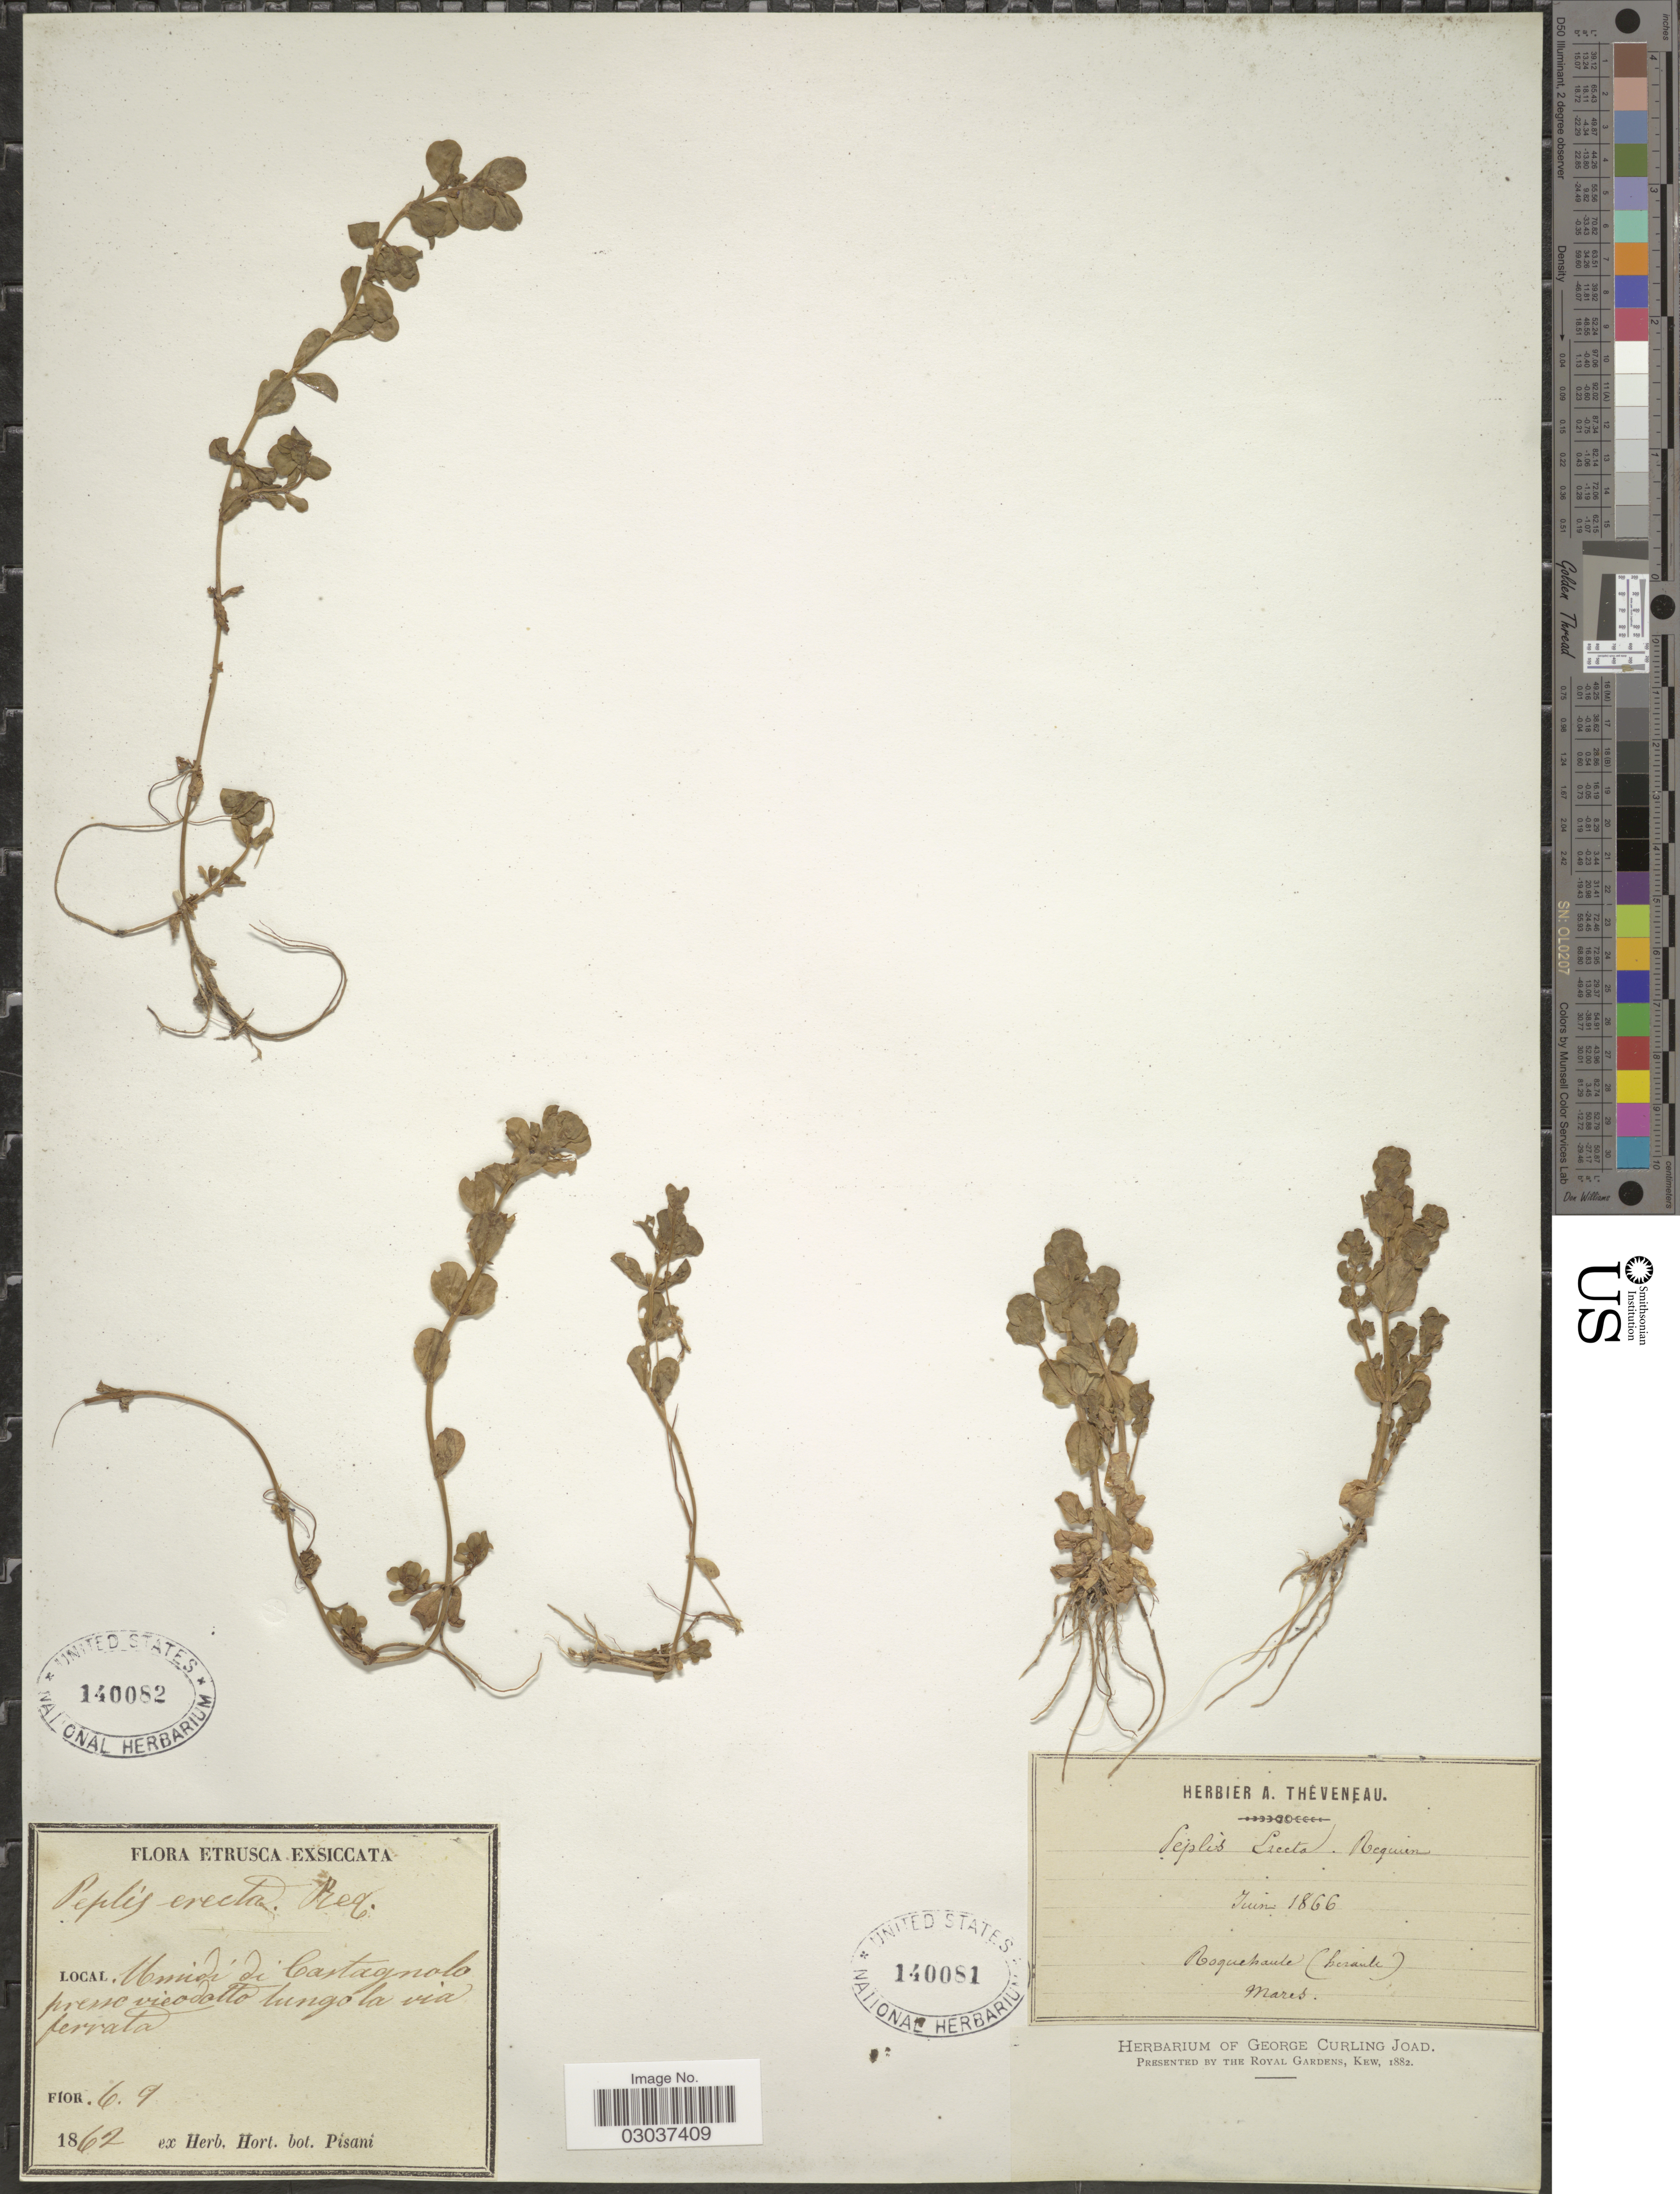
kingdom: Plantae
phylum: Tracheophyta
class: Magnoliopsida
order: Myrtales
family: Lythraceae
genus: Peplis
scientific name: Peplis erecta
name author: Req. ex Moris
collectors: ex herb. A. Theveneau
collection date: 1866-06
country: France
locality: Roquehaute (heraute) Mares.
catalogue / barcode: US 140081